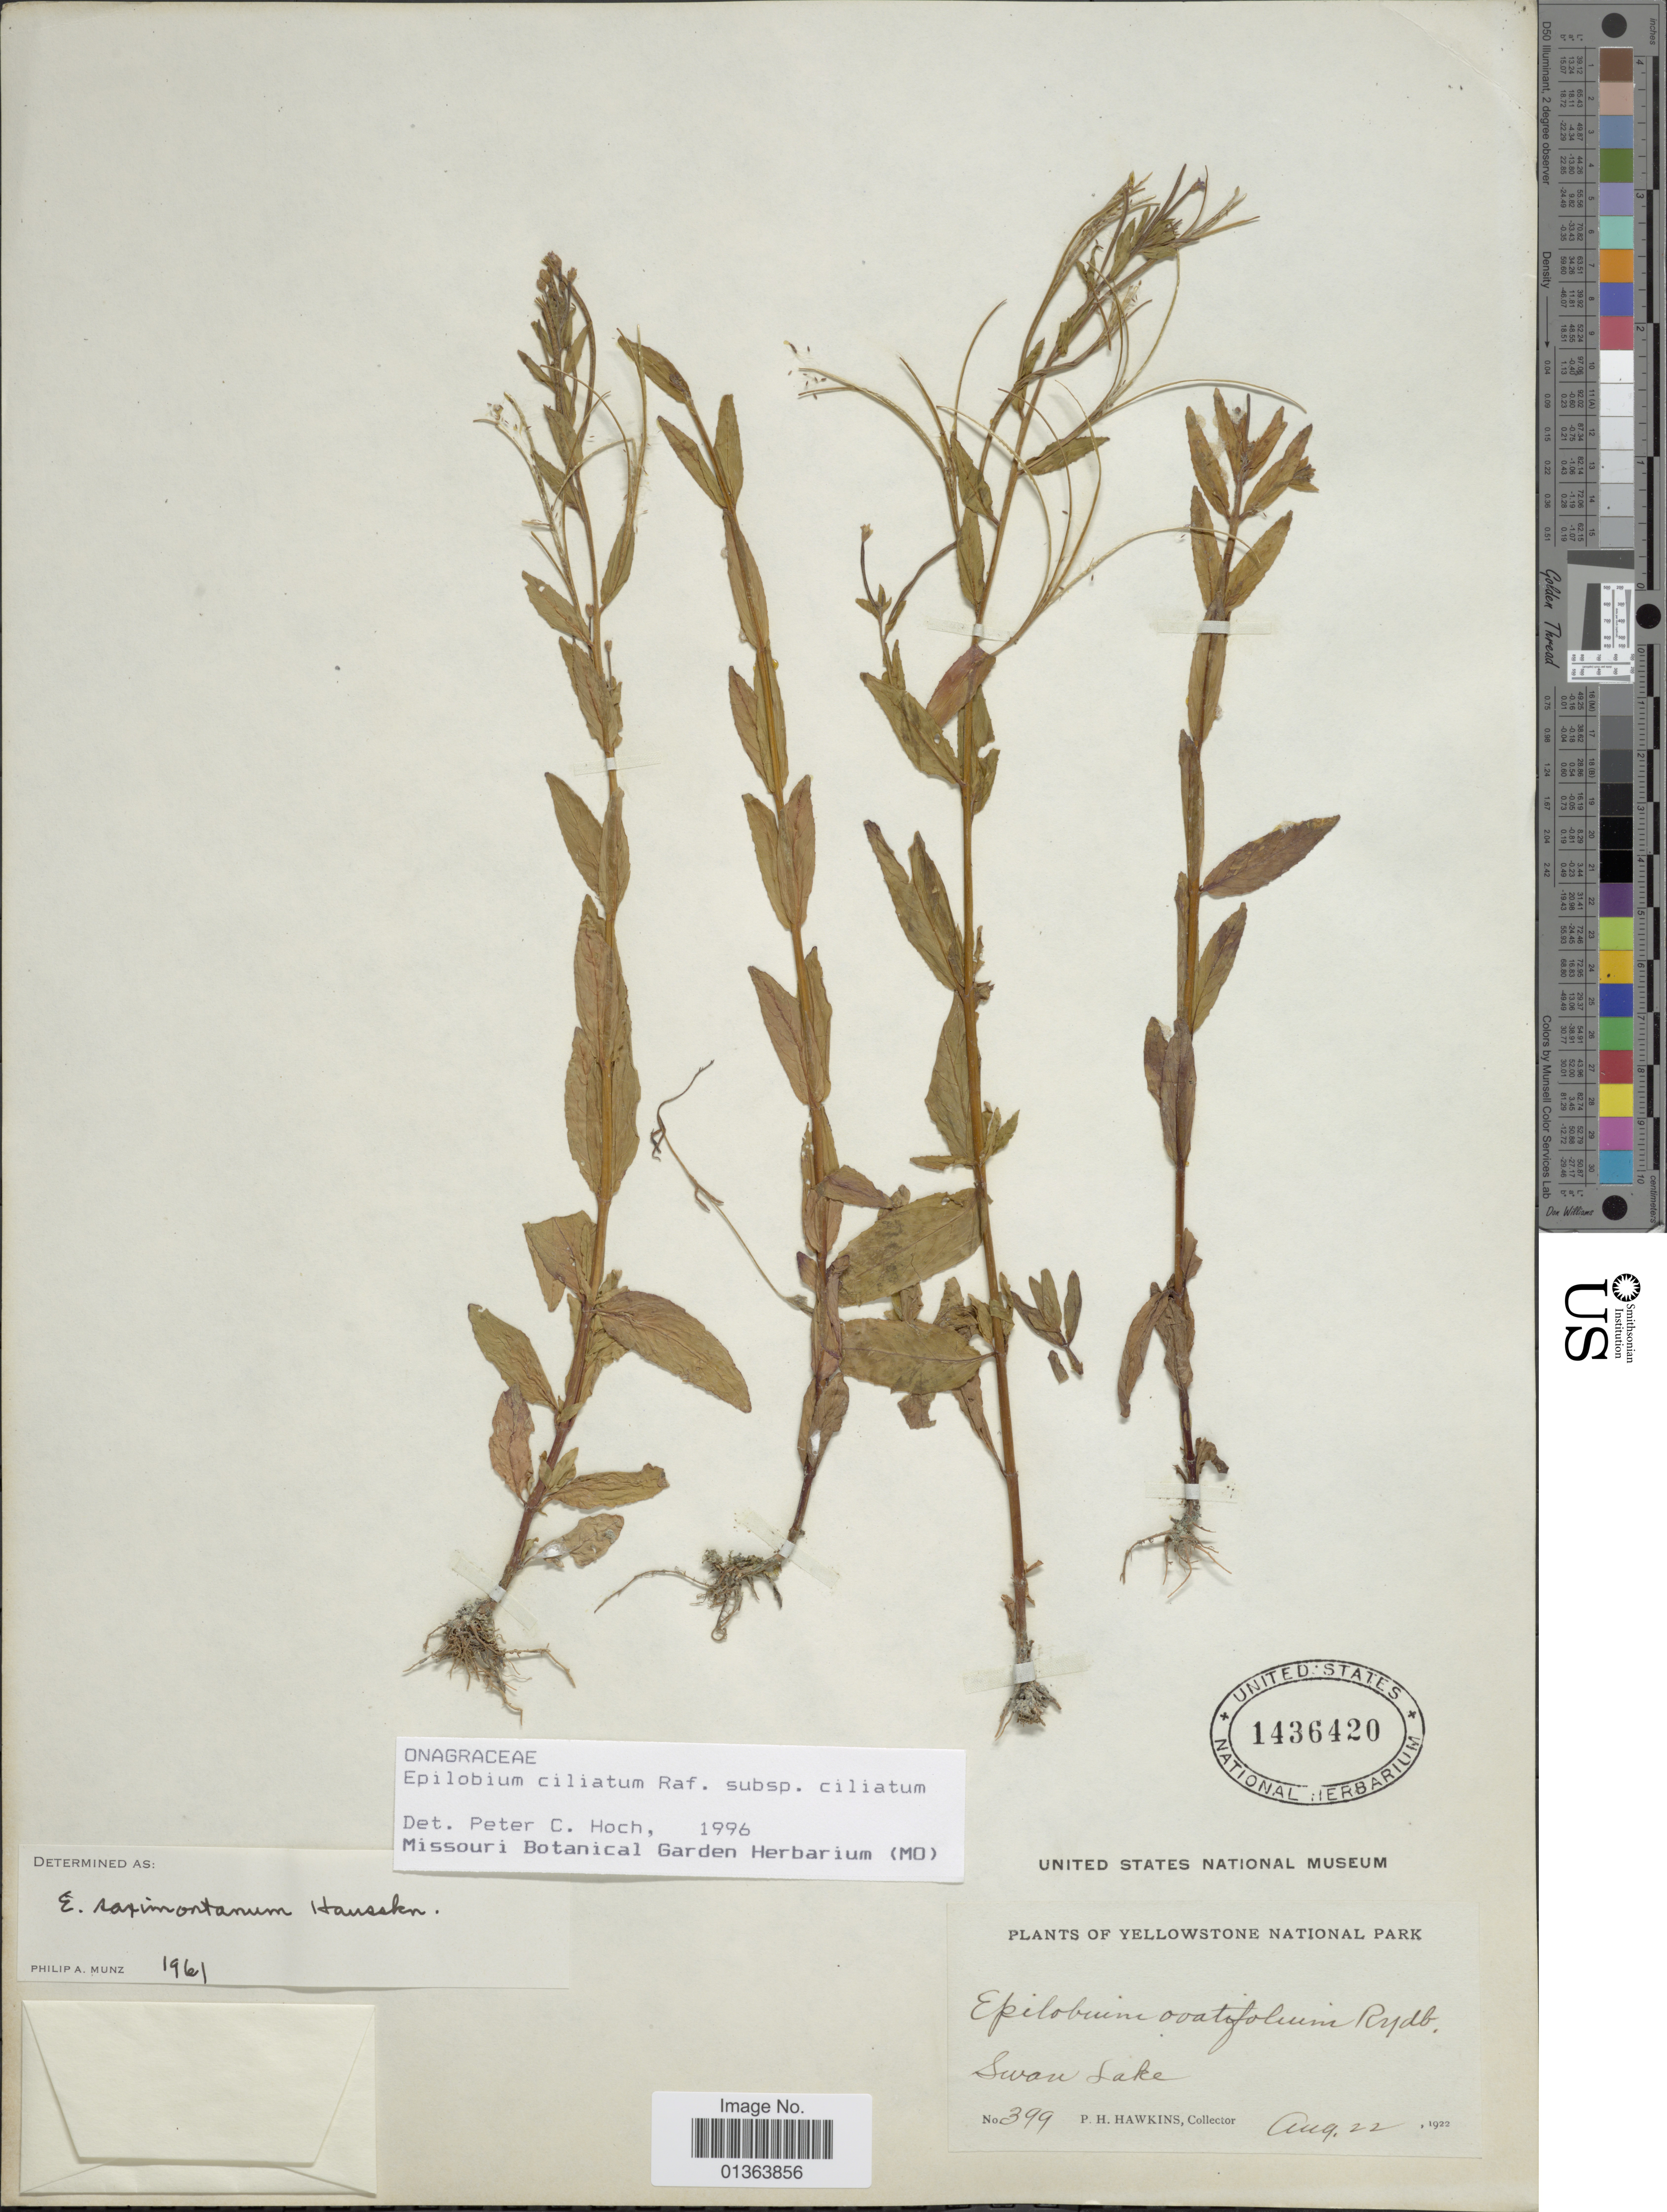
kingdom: Plantae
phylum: Tracheophyta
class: Magnoliopsida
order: Myrtales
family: Onagraceae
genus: Epilobium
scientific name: Epilobium ciliatum subsp. ciliatum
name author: Raf.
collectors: P. Hawkins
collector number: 399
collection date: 1922-08-22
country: United States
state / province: Wyoming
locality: Yellowstone National Park. Swan Lake.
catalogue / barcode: US 1436420